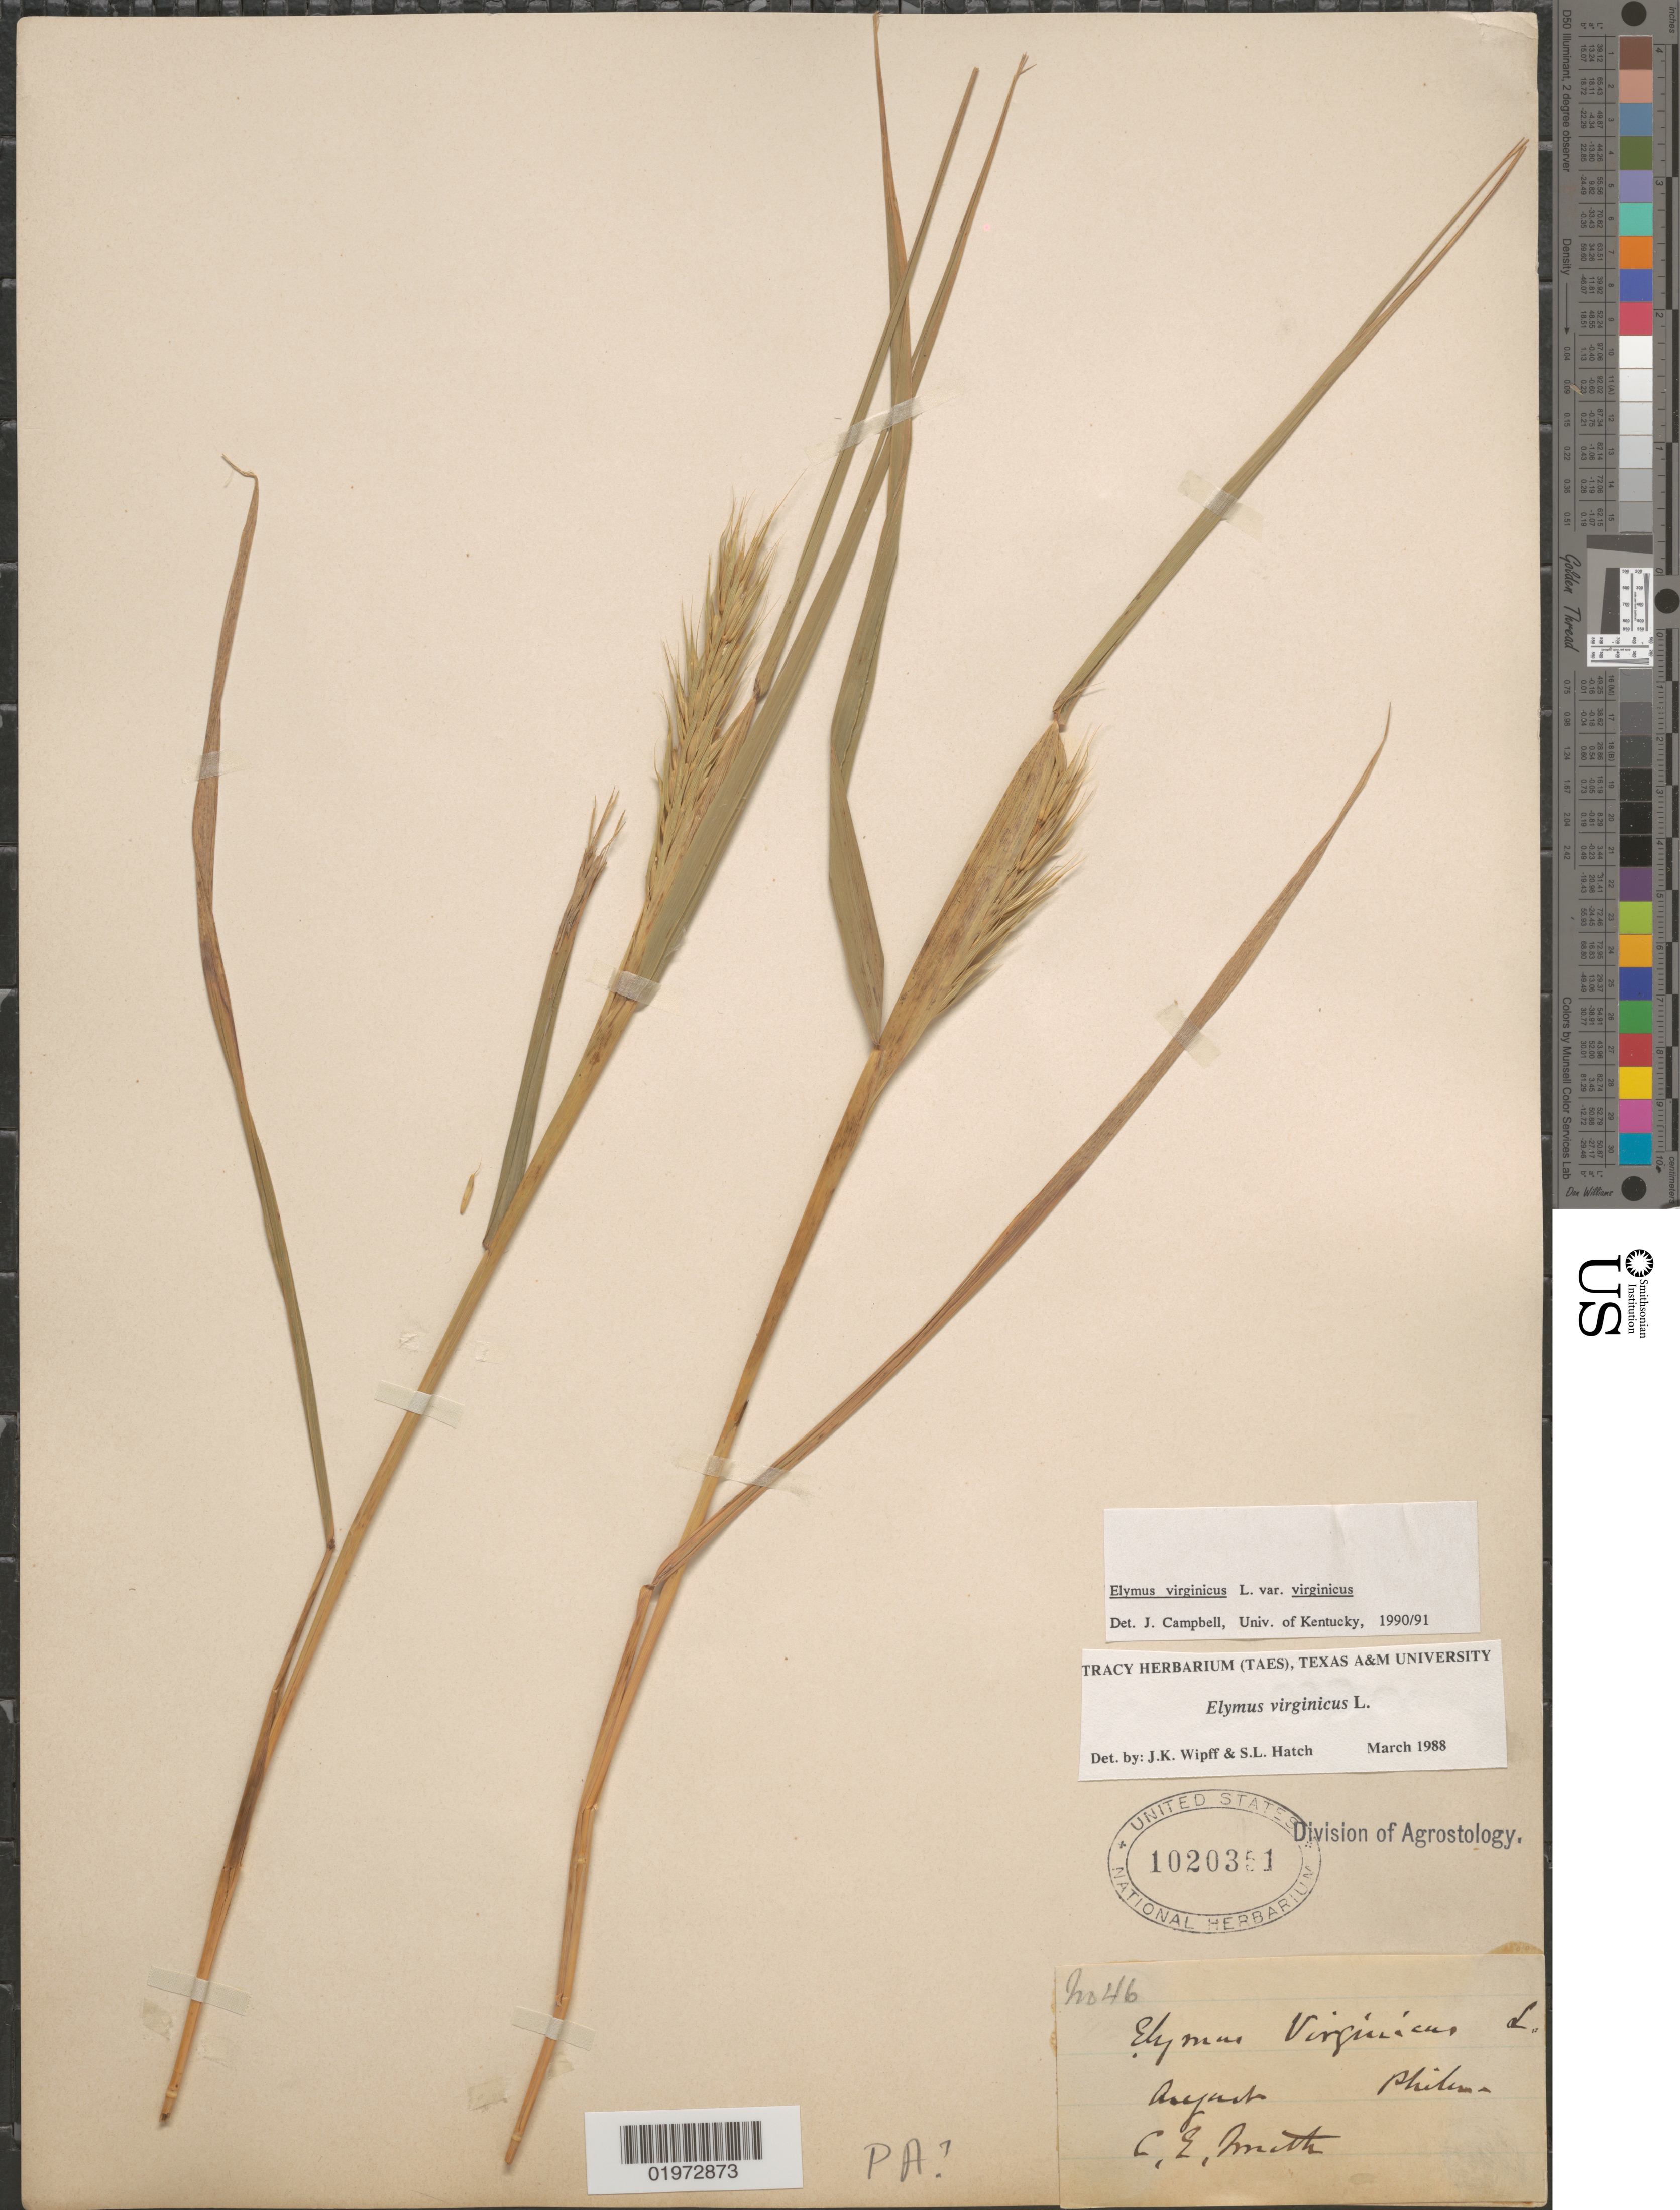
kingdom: Plantae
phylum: Tracheophyta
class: Liliopsida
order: Poales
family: Poaceae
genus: Elymus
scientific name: Elymus virginicus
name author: L.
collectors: C. E. Smith Jr.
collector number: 46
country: United States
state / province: Pennsylvania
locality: Phila.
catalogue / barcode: US 1020351